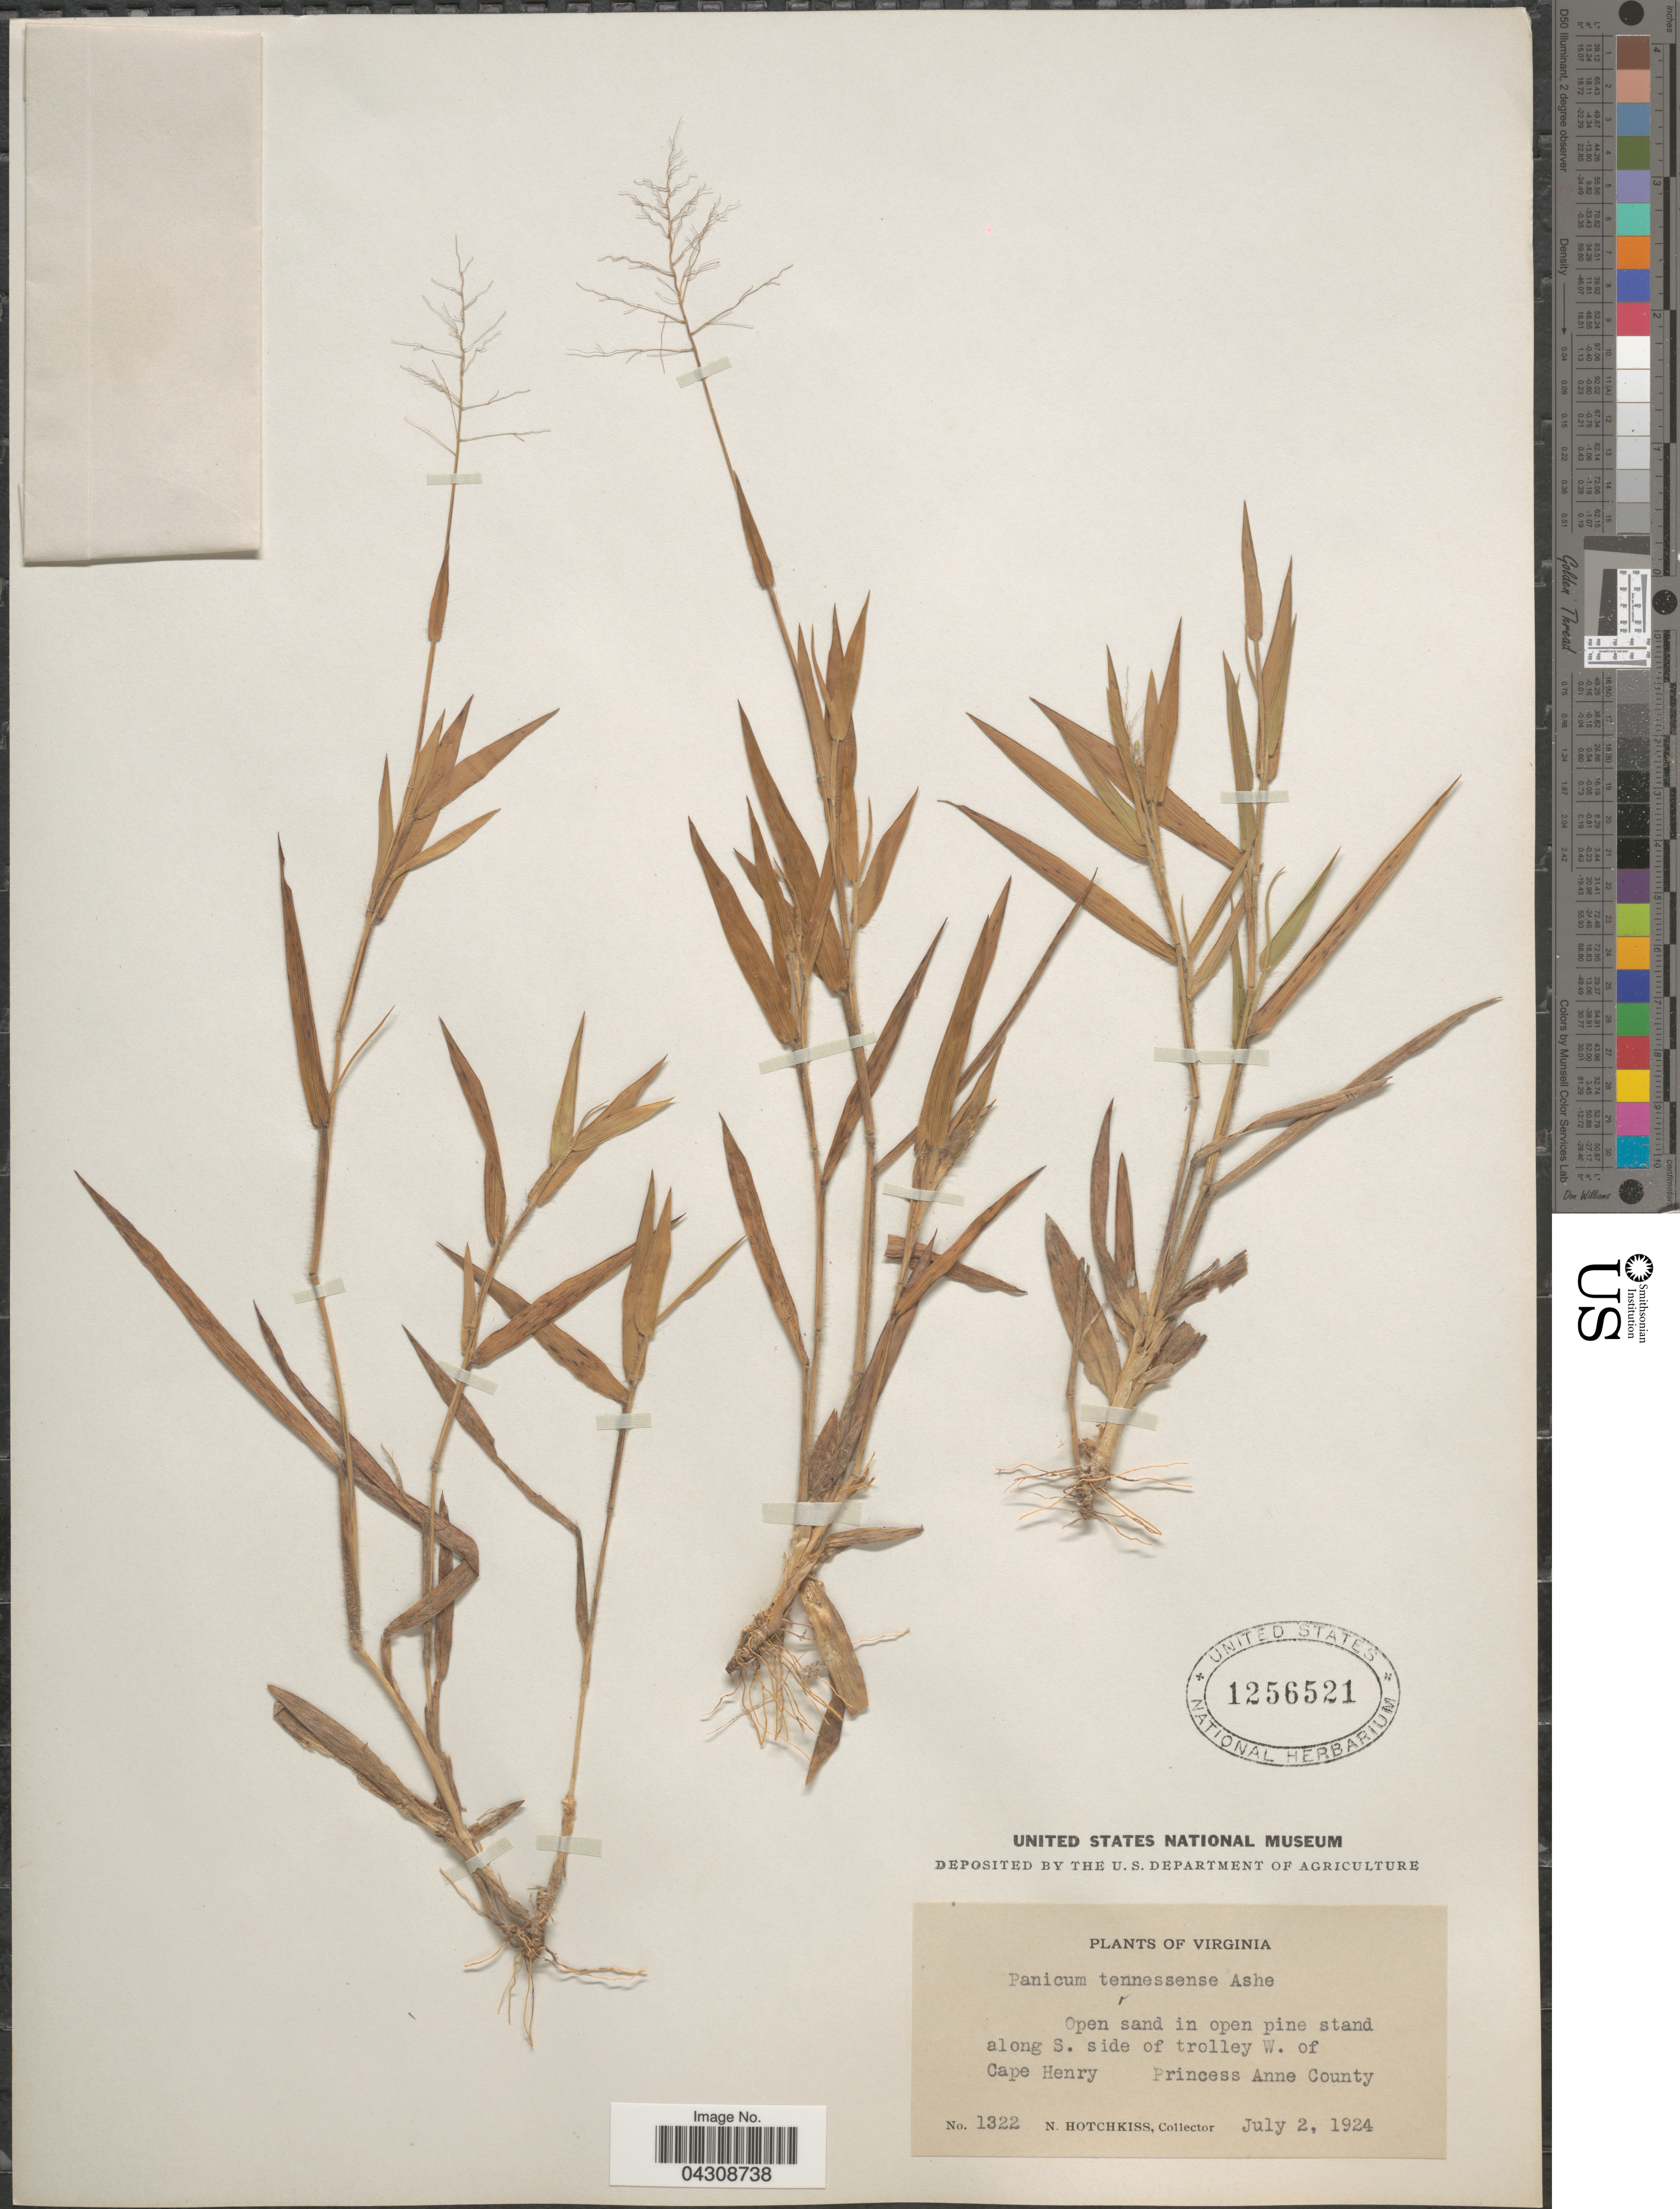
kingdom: Plantae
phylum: Tracheophyta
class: Liliopsida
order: Poales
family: Poaceae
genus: Dichanthelium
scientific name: Dichanthelium acuminatum var. acuminatum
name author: (Sw.) Gould & C.A. Clark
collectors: N. Hitchkiss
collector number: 1322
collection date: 1924-07-02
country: United States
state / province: Virginia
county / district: City of Virginia Beach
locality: Open sand in open pine stand along S. side of trolley W. of Cape Henry. Princess Anne (=historic county name) County.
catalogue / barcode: US 1256521